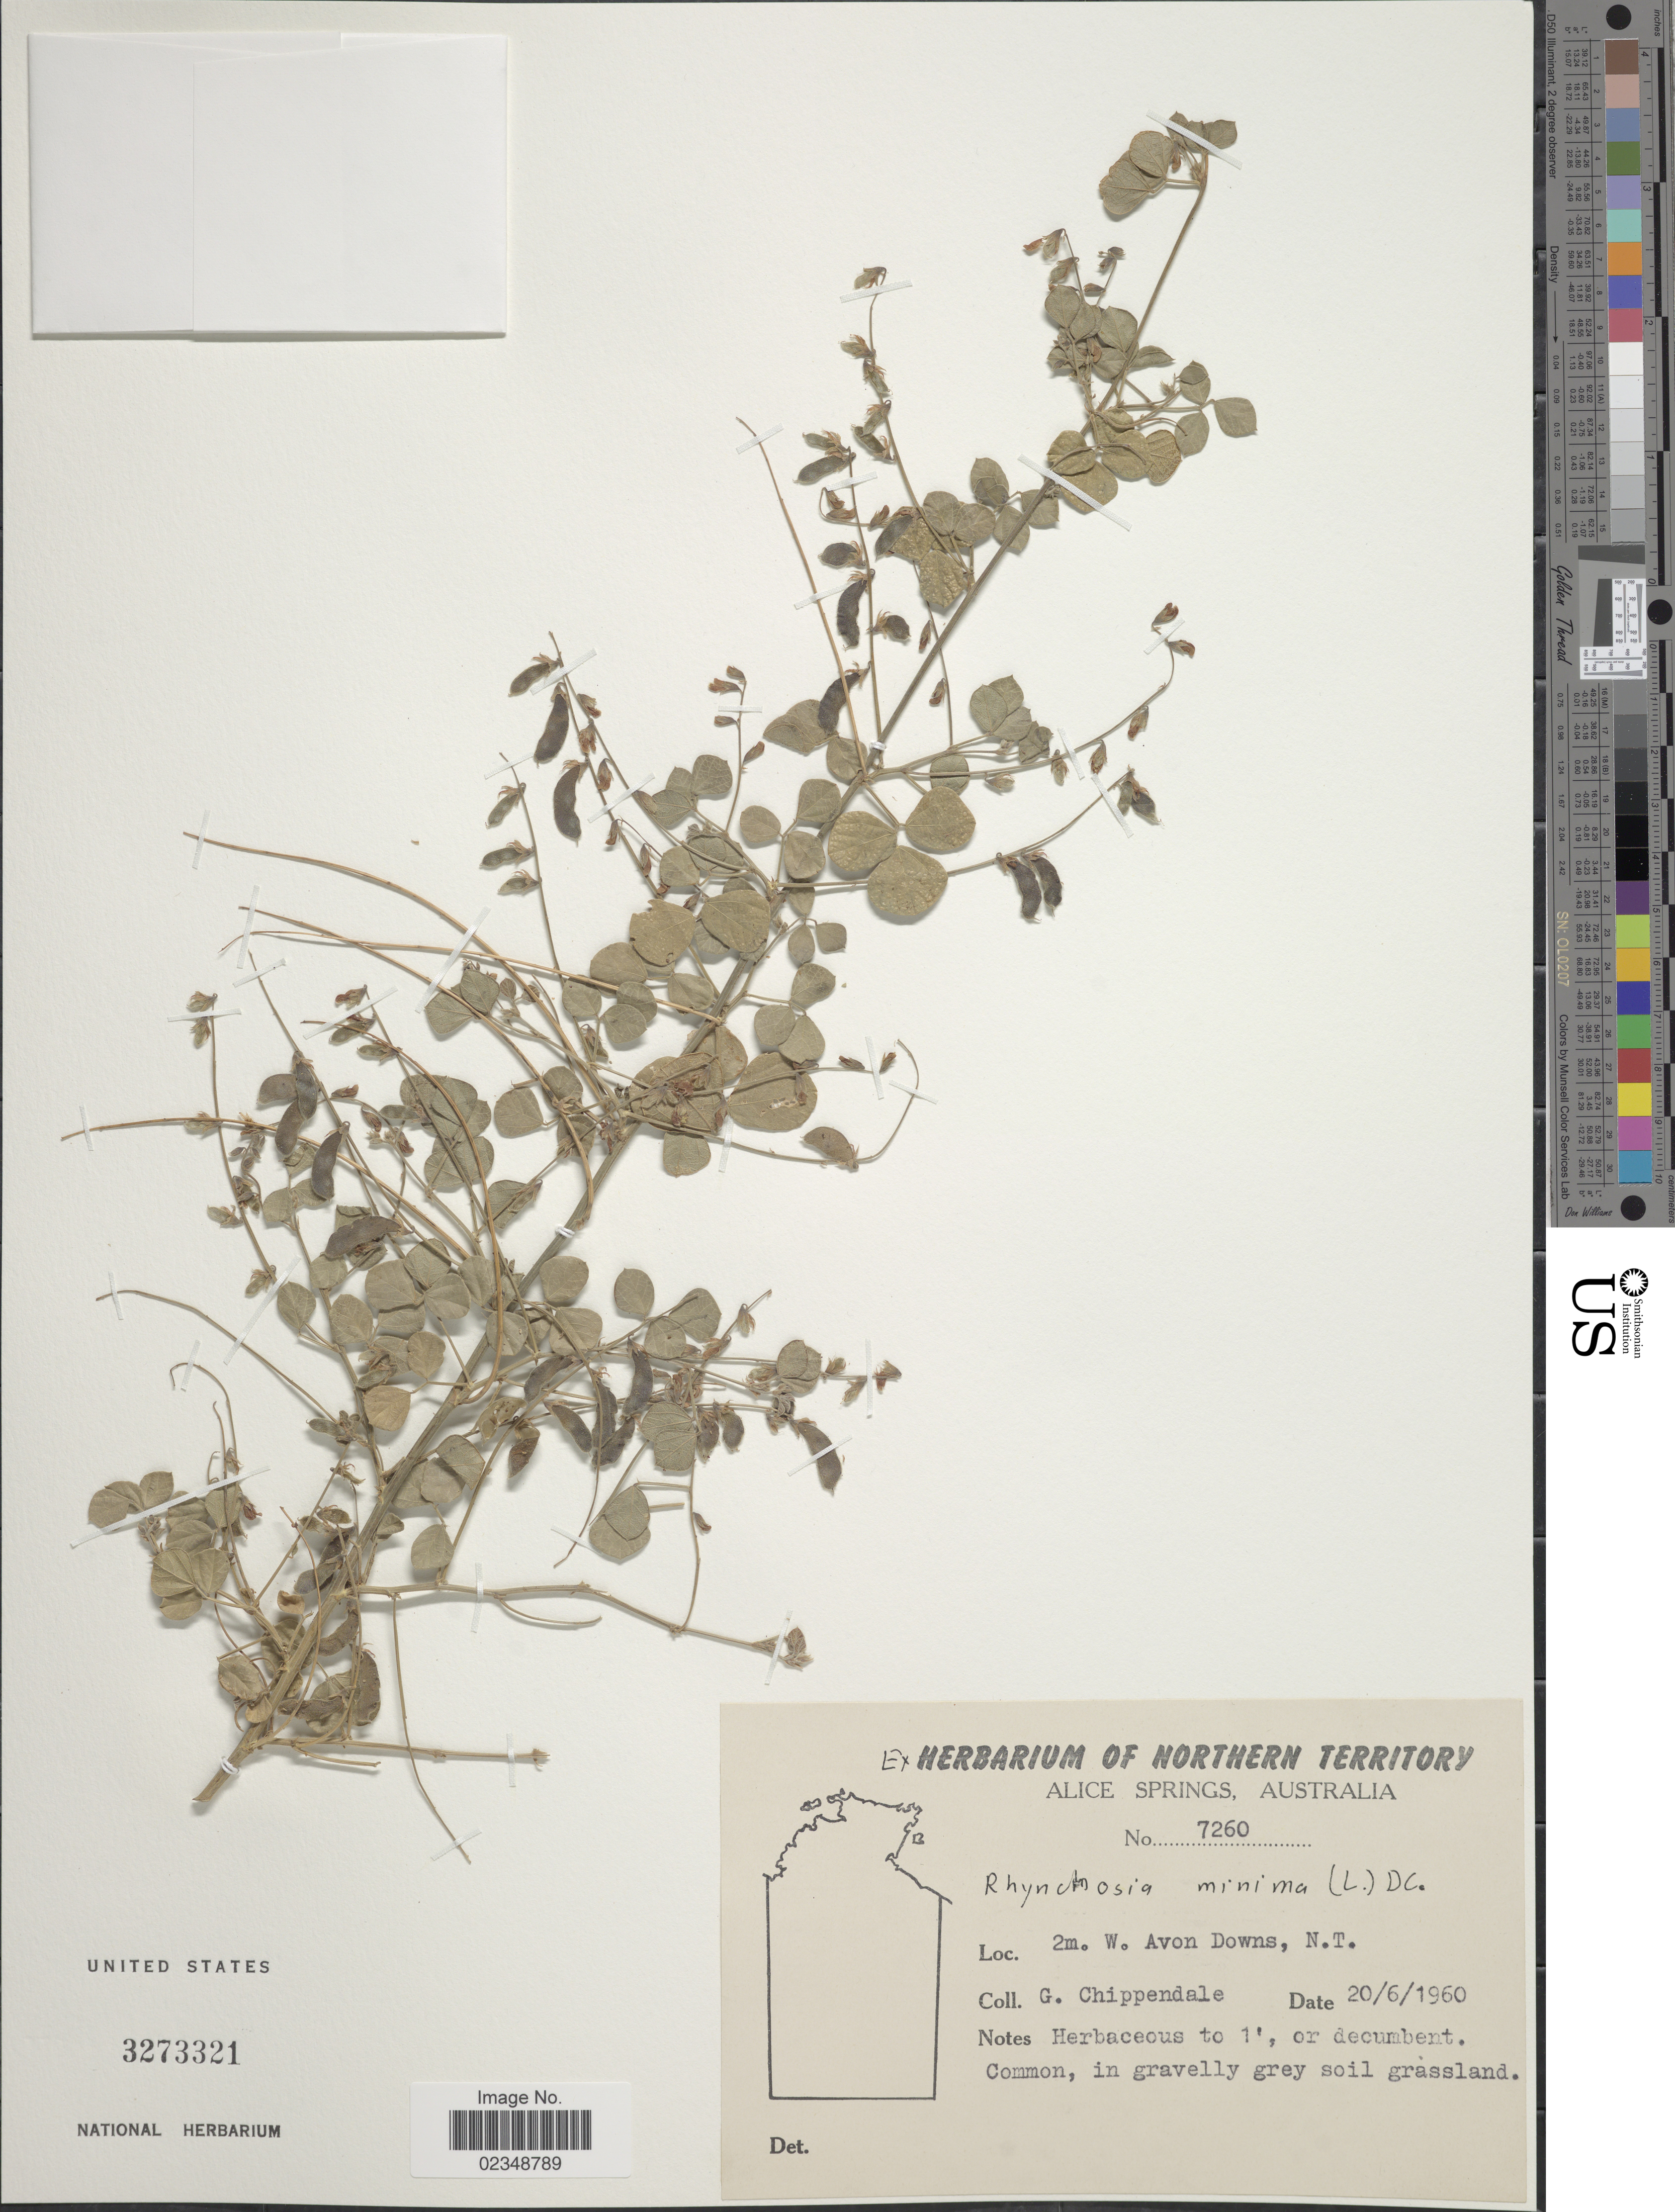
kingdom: Plantae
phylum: Tracheophyta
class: Magnoliopsida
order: Fabales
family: Fabaceae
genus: Rhynchosia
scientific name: Rhynchosia minima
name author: (L.) DC.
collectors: G. Chippendale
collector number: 7260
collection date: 1960-06-20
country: Australia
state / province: Northern Territory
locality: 2m. W. Avon Downs, N.T.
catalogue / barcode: US 3273321